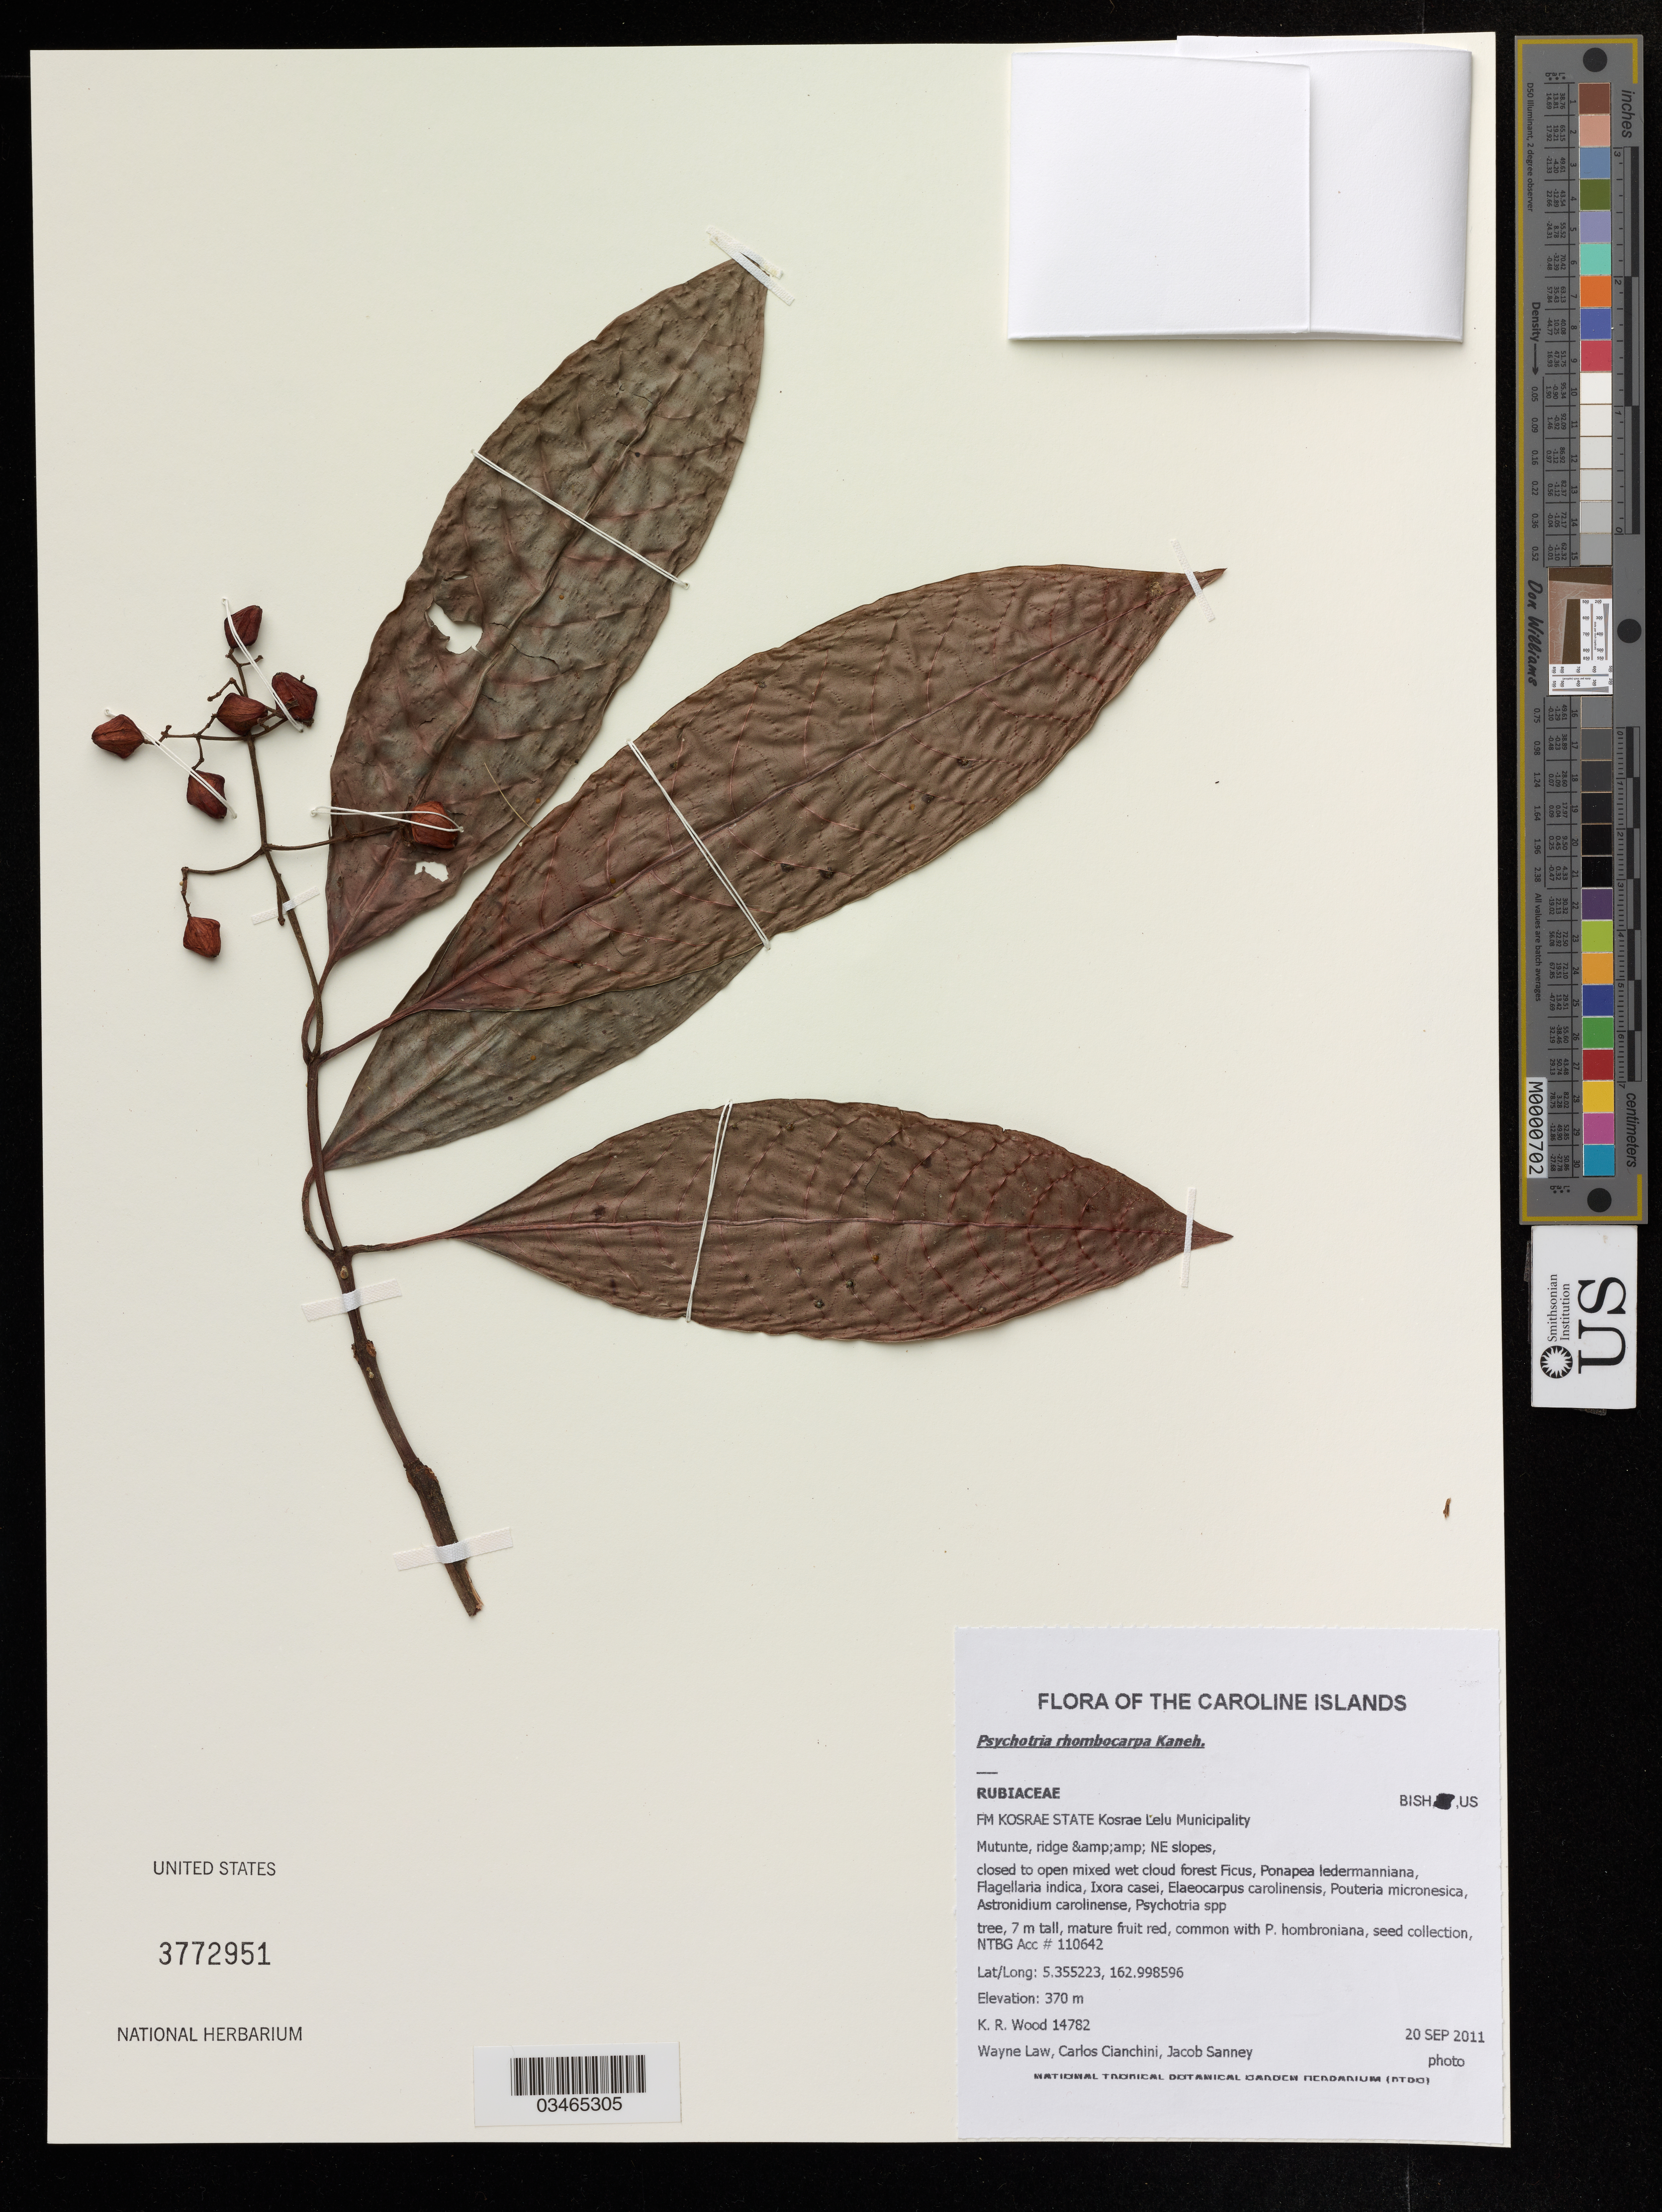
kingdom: Plantae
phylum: Tracheophyta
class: Magnoliopsida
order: Gentianales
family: Rubiaceae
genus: Psychotria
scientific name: Psychotria rhombocarpa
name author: Kaneh.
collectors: K. R. Wood & W. Law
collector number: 14782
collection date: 2011-09-20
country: Micronesia, Federated States of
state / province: Kosrae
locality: The Caroline Islands. FM Kosrae Lelu Municipality. Mutunte, ridge &amp;amp; NE slopes.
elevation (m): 370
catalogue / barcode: US 3772951